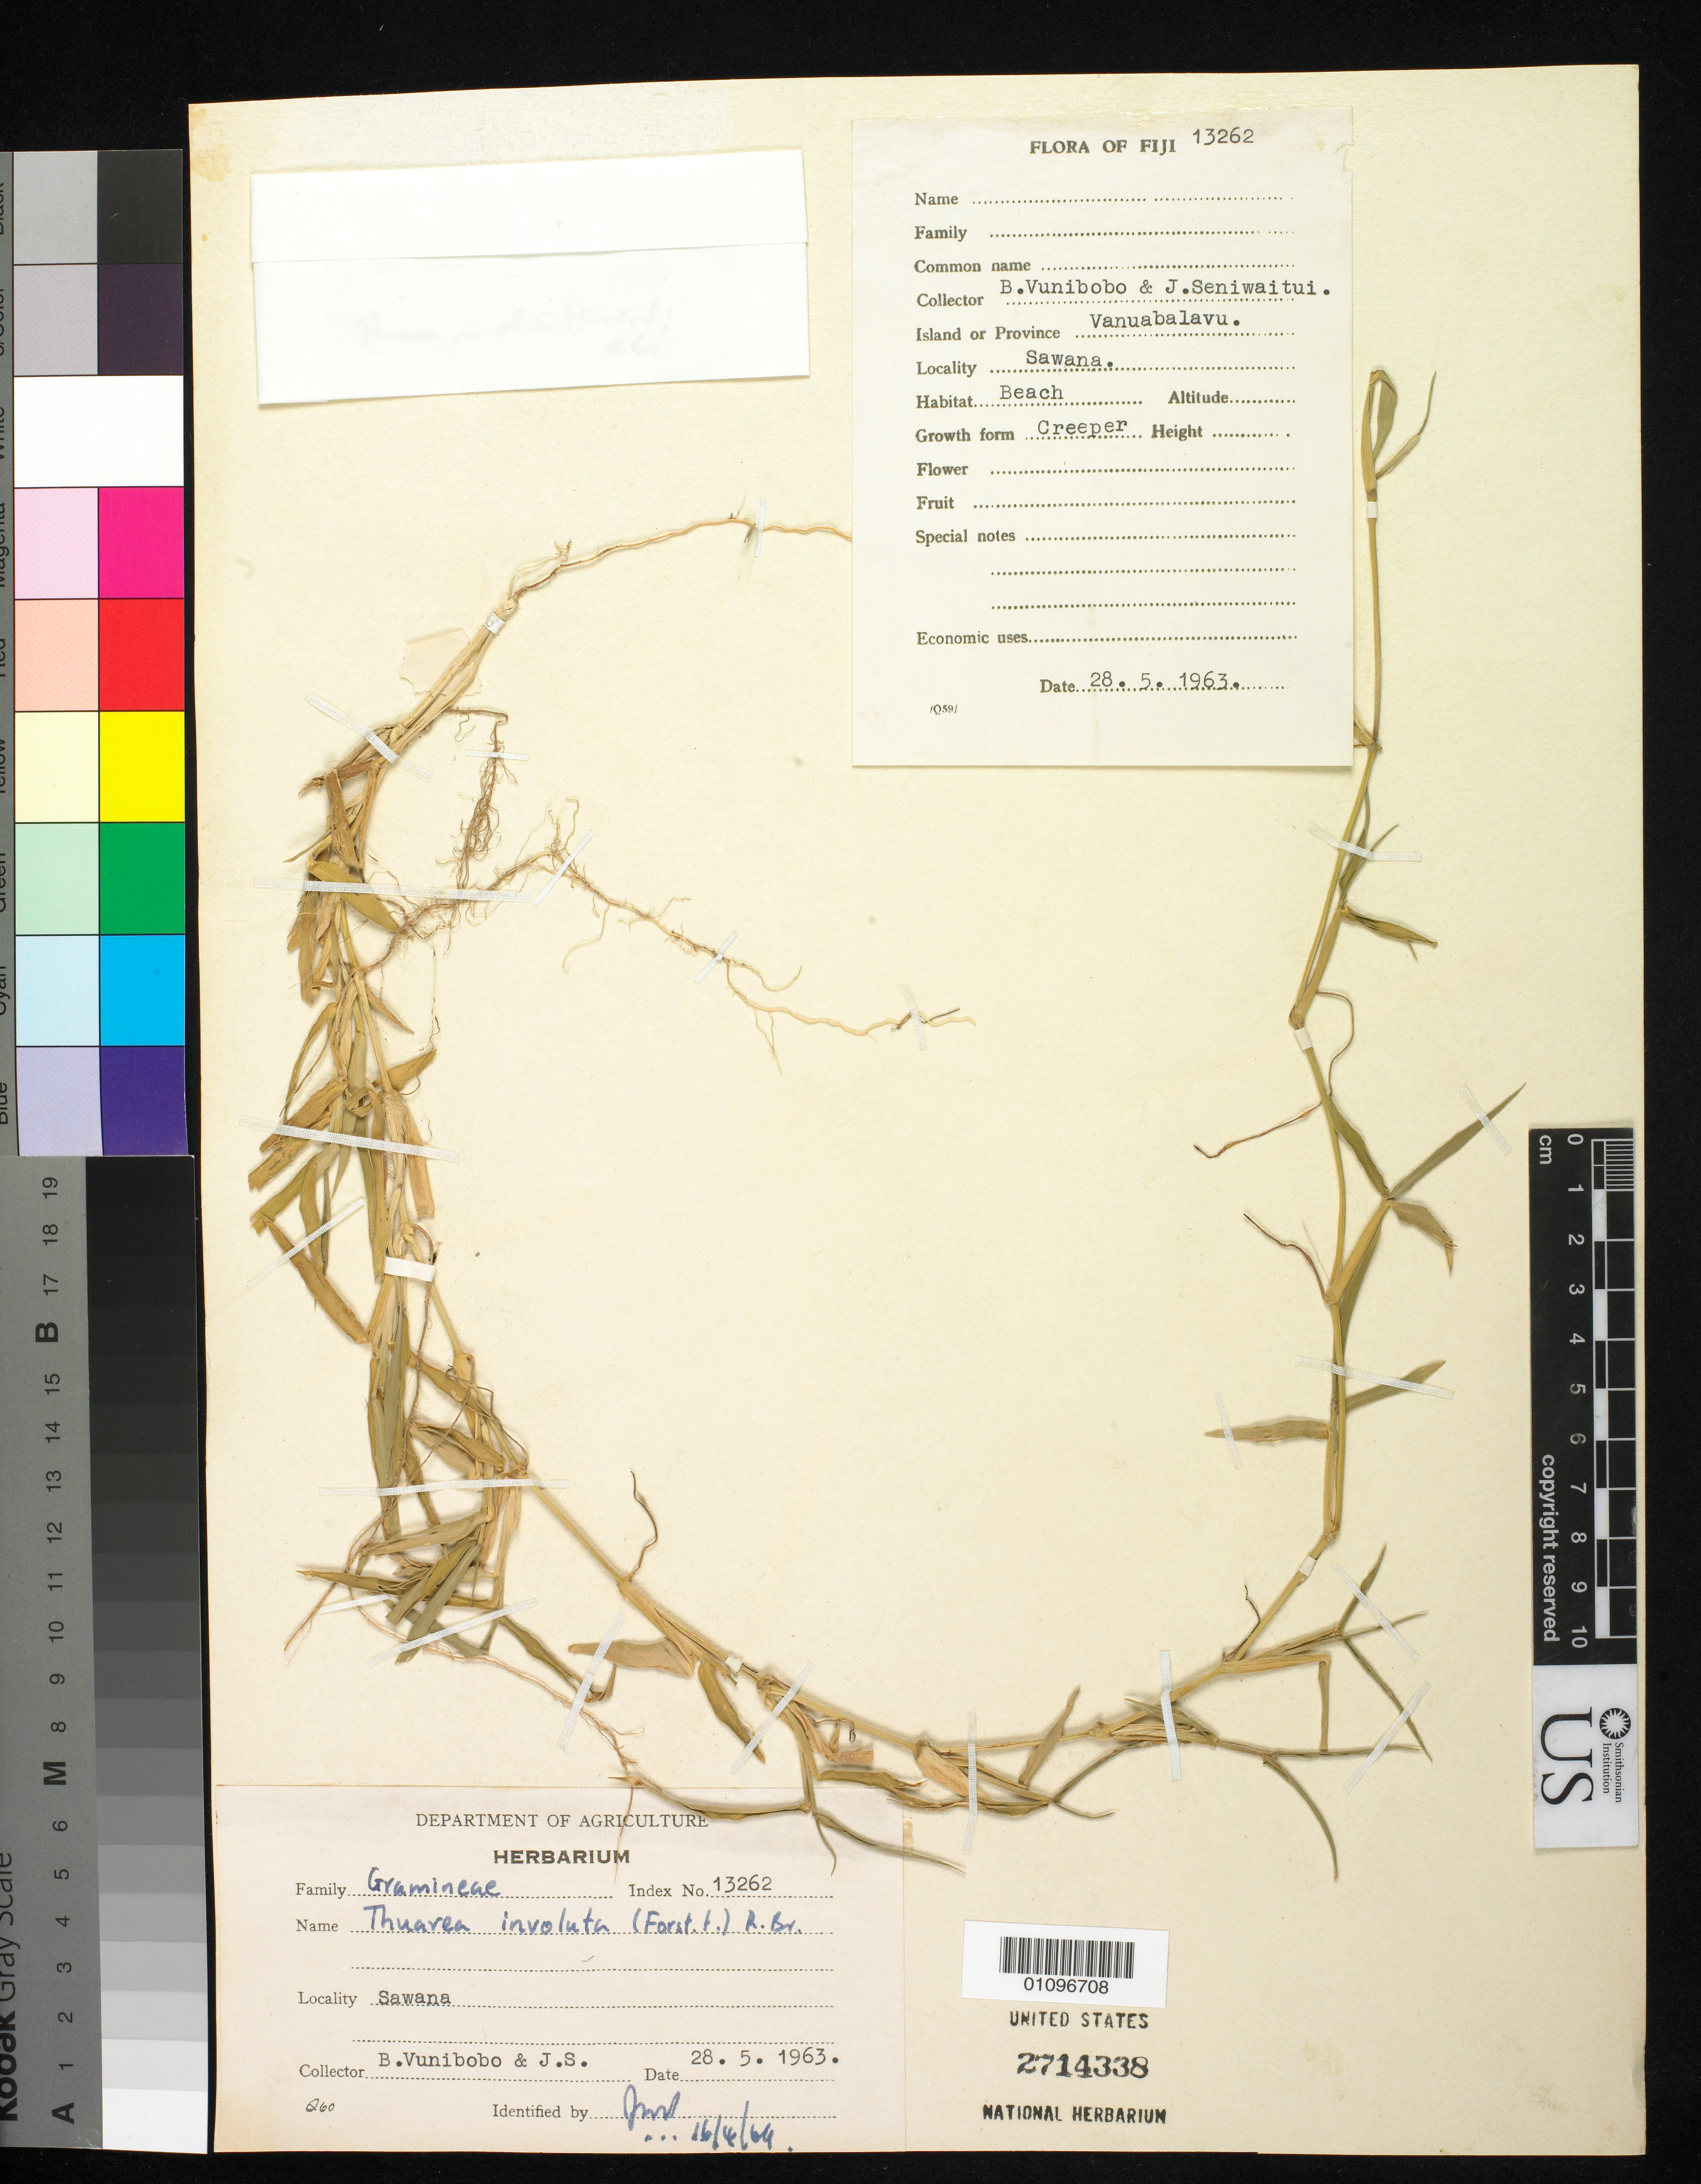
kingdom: Plantae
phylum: Tracheophyta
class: Liliopsida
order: Poales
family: Poaceae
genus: Thuarea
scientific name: Thuarea involuta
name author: (G. Forst.) R. Br. ex Sm.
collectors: B. Vunibobo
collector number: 13262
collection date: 1963-05-28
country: Fiji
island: Vanua Balavu [Mbalavu]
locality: Sawana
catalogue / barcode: US 2714338